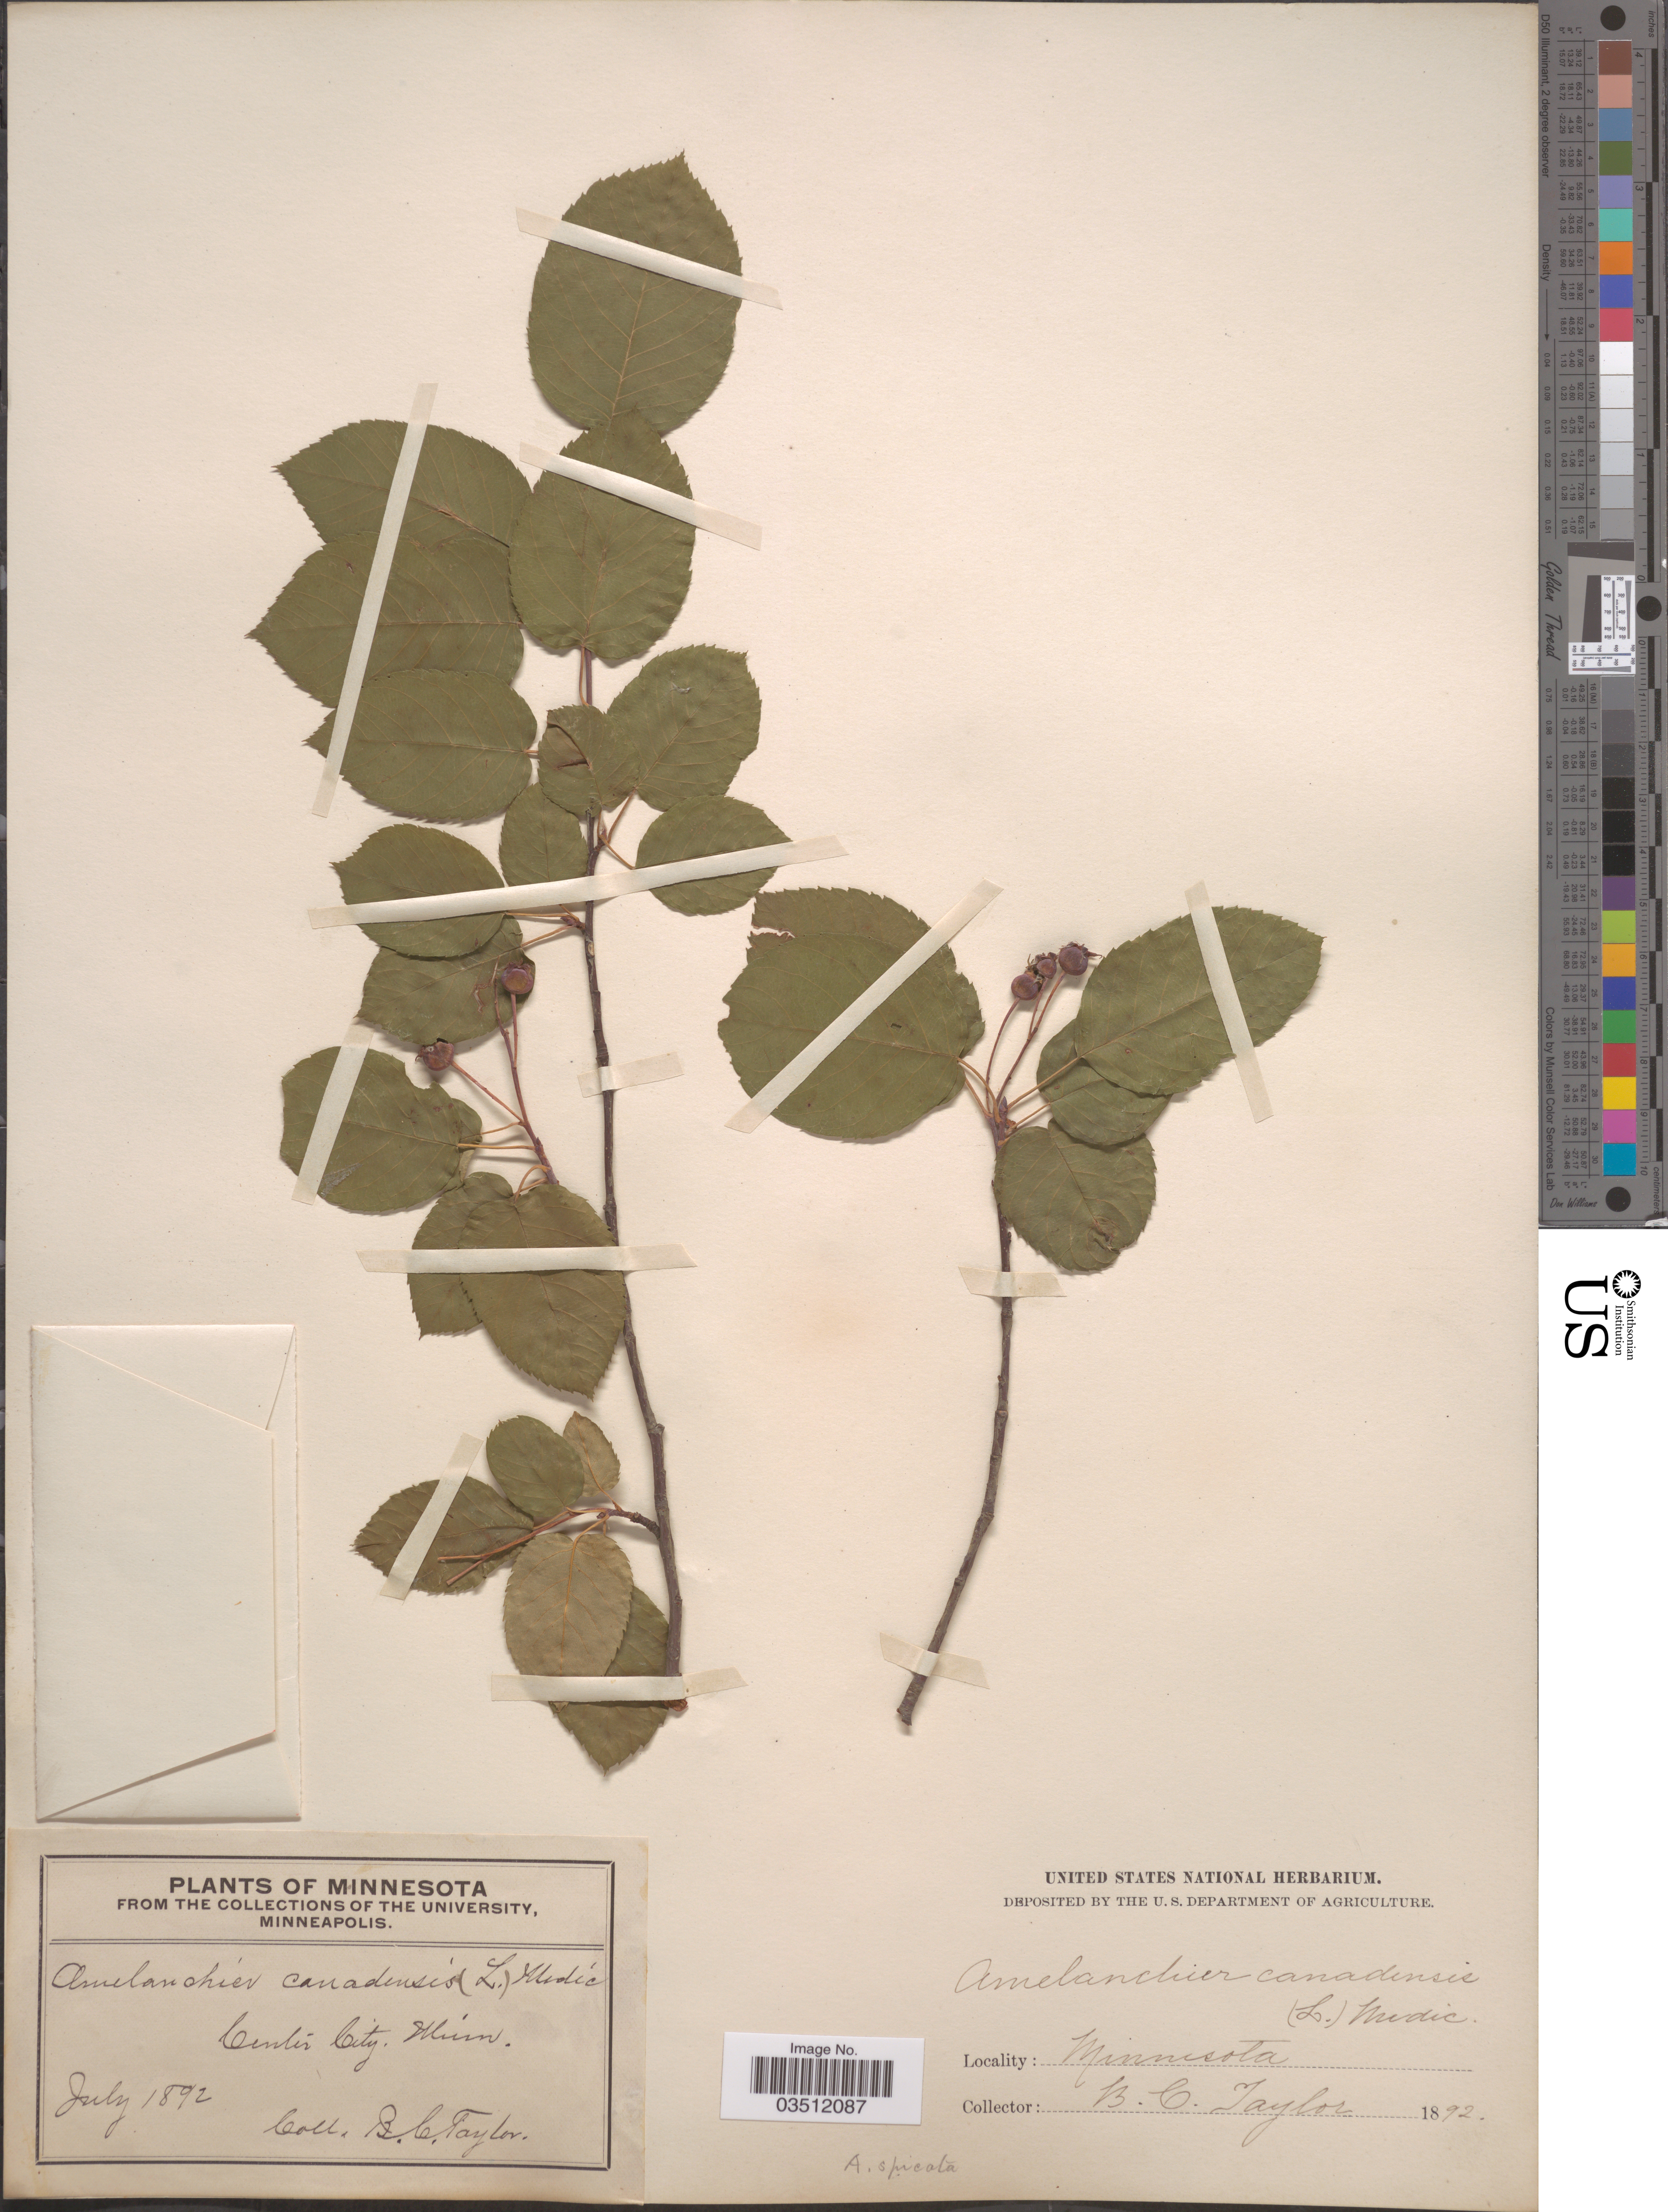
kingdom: Plantae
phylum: Tracheophyta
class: Magnoliopsida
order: Rosales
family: Rosaceae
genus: Amelanchier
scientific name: Amelanchier erecta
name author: Blanch.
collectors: B. C. Taylor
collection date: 1892-07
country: United States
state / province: Minnesota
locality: Center City.